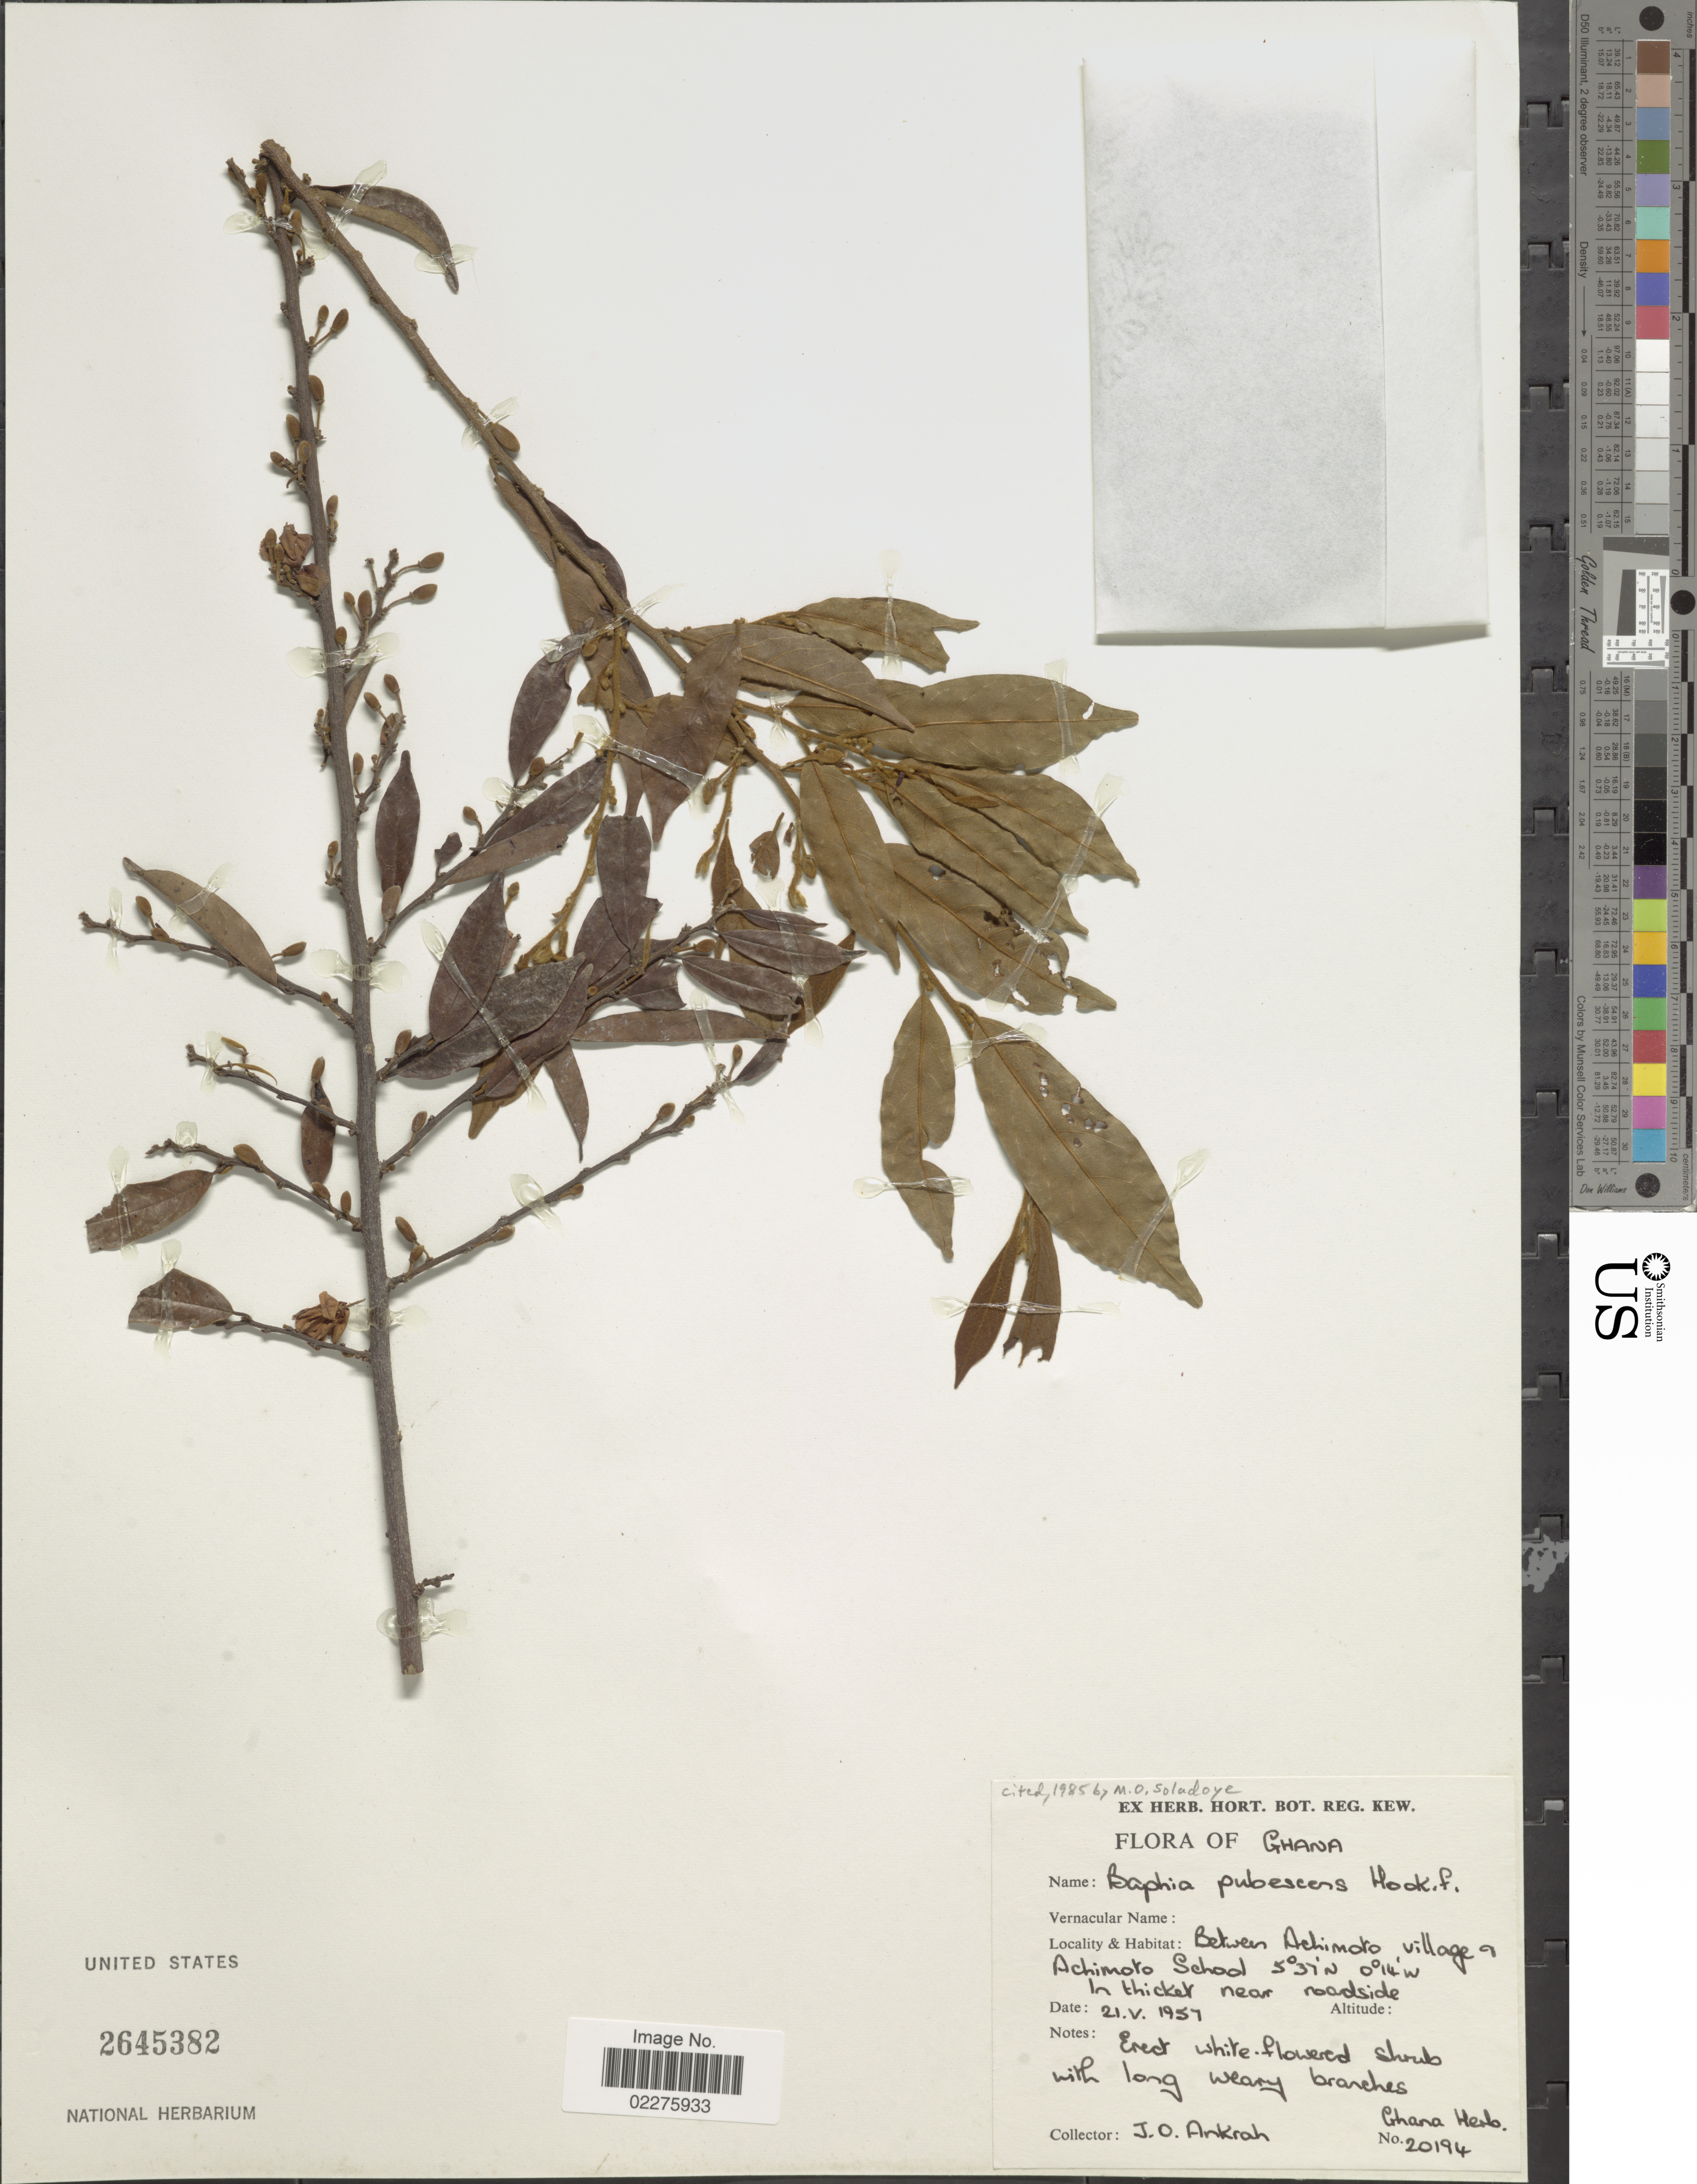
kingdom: Plantae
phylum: Tracheophyta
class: Magnoliopsida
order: Fabales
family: Fabaceae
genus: Baphia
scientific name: Baphia pubescens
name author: Hook. f.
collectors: J. Ankrah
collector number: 20194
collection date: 1957-05-21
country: Ghana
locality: Between Achimoto village + Achimoto School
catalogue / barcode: US 2645382